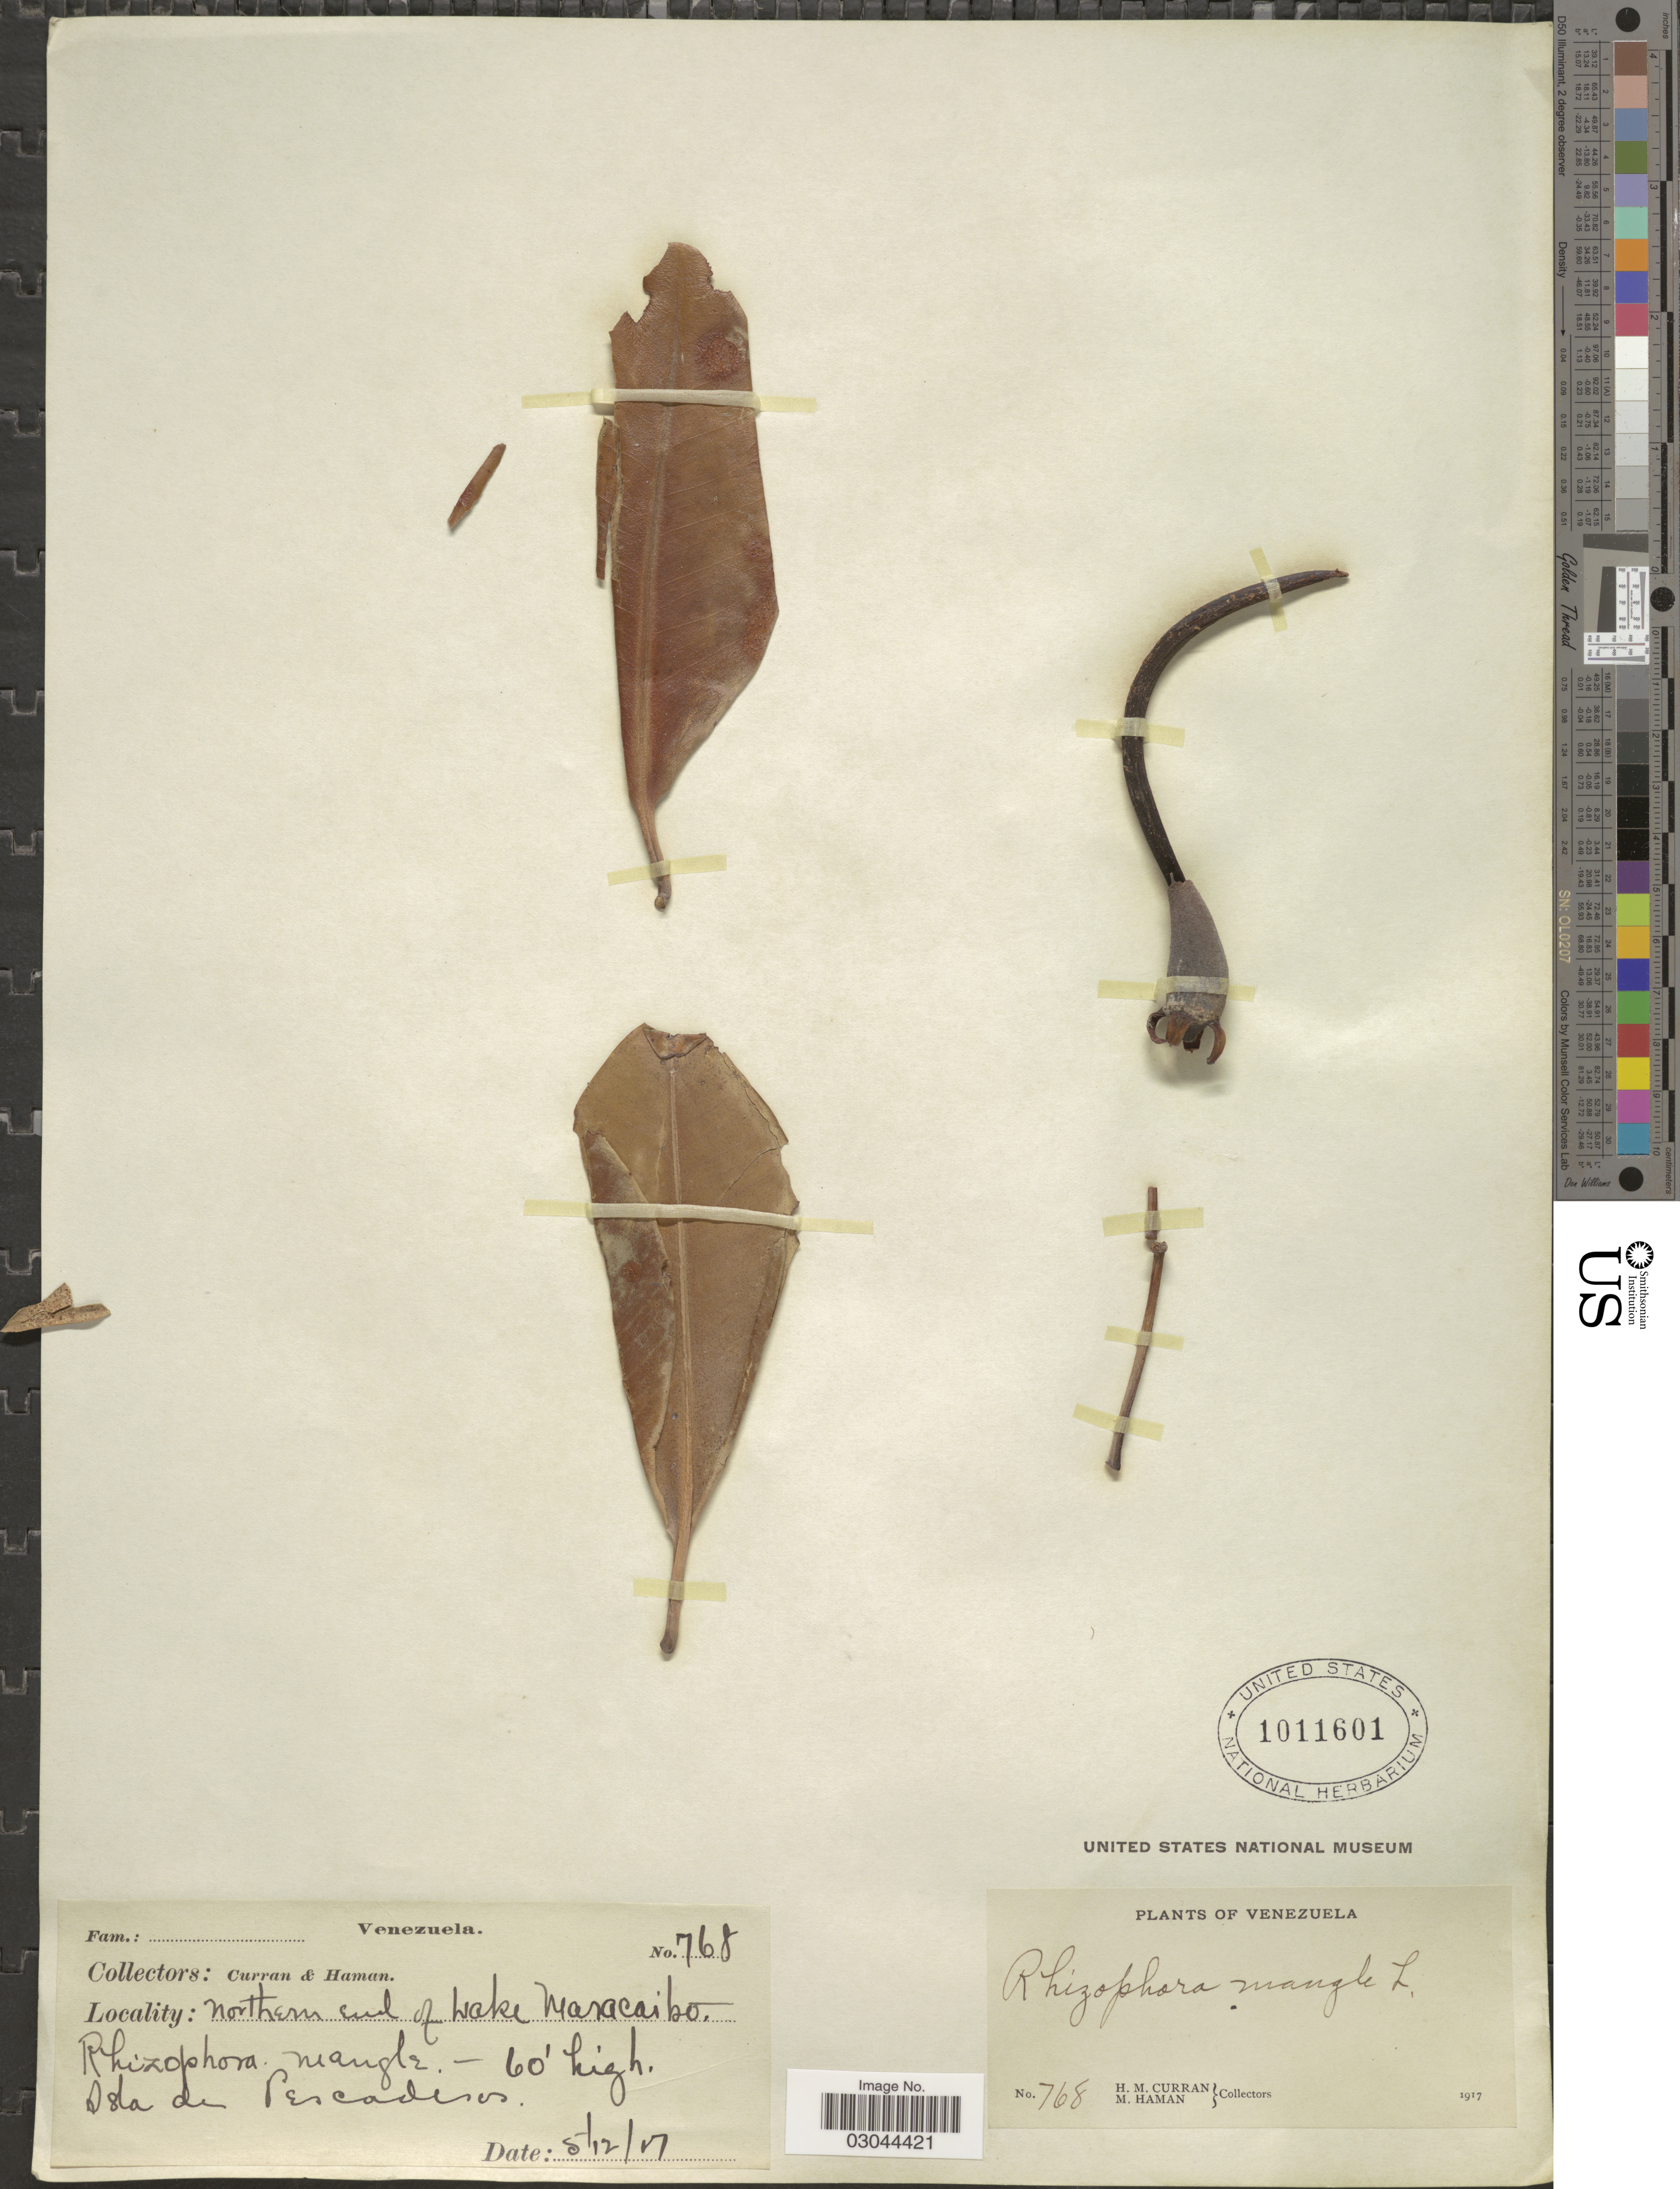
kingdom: Plantae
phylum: Tracheophyta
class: Magnoliopsida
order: Malpighiales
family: Rhizophoraceae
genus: Rhizophora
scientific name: Rhizophora mangle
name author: L.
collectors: H. M. Curran & M. Haman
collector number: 768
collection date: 1917-12-05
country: Venezuela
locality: Northern end of Lake Maracaibo. Isla de Pescaderos.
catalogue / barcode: US 1011601